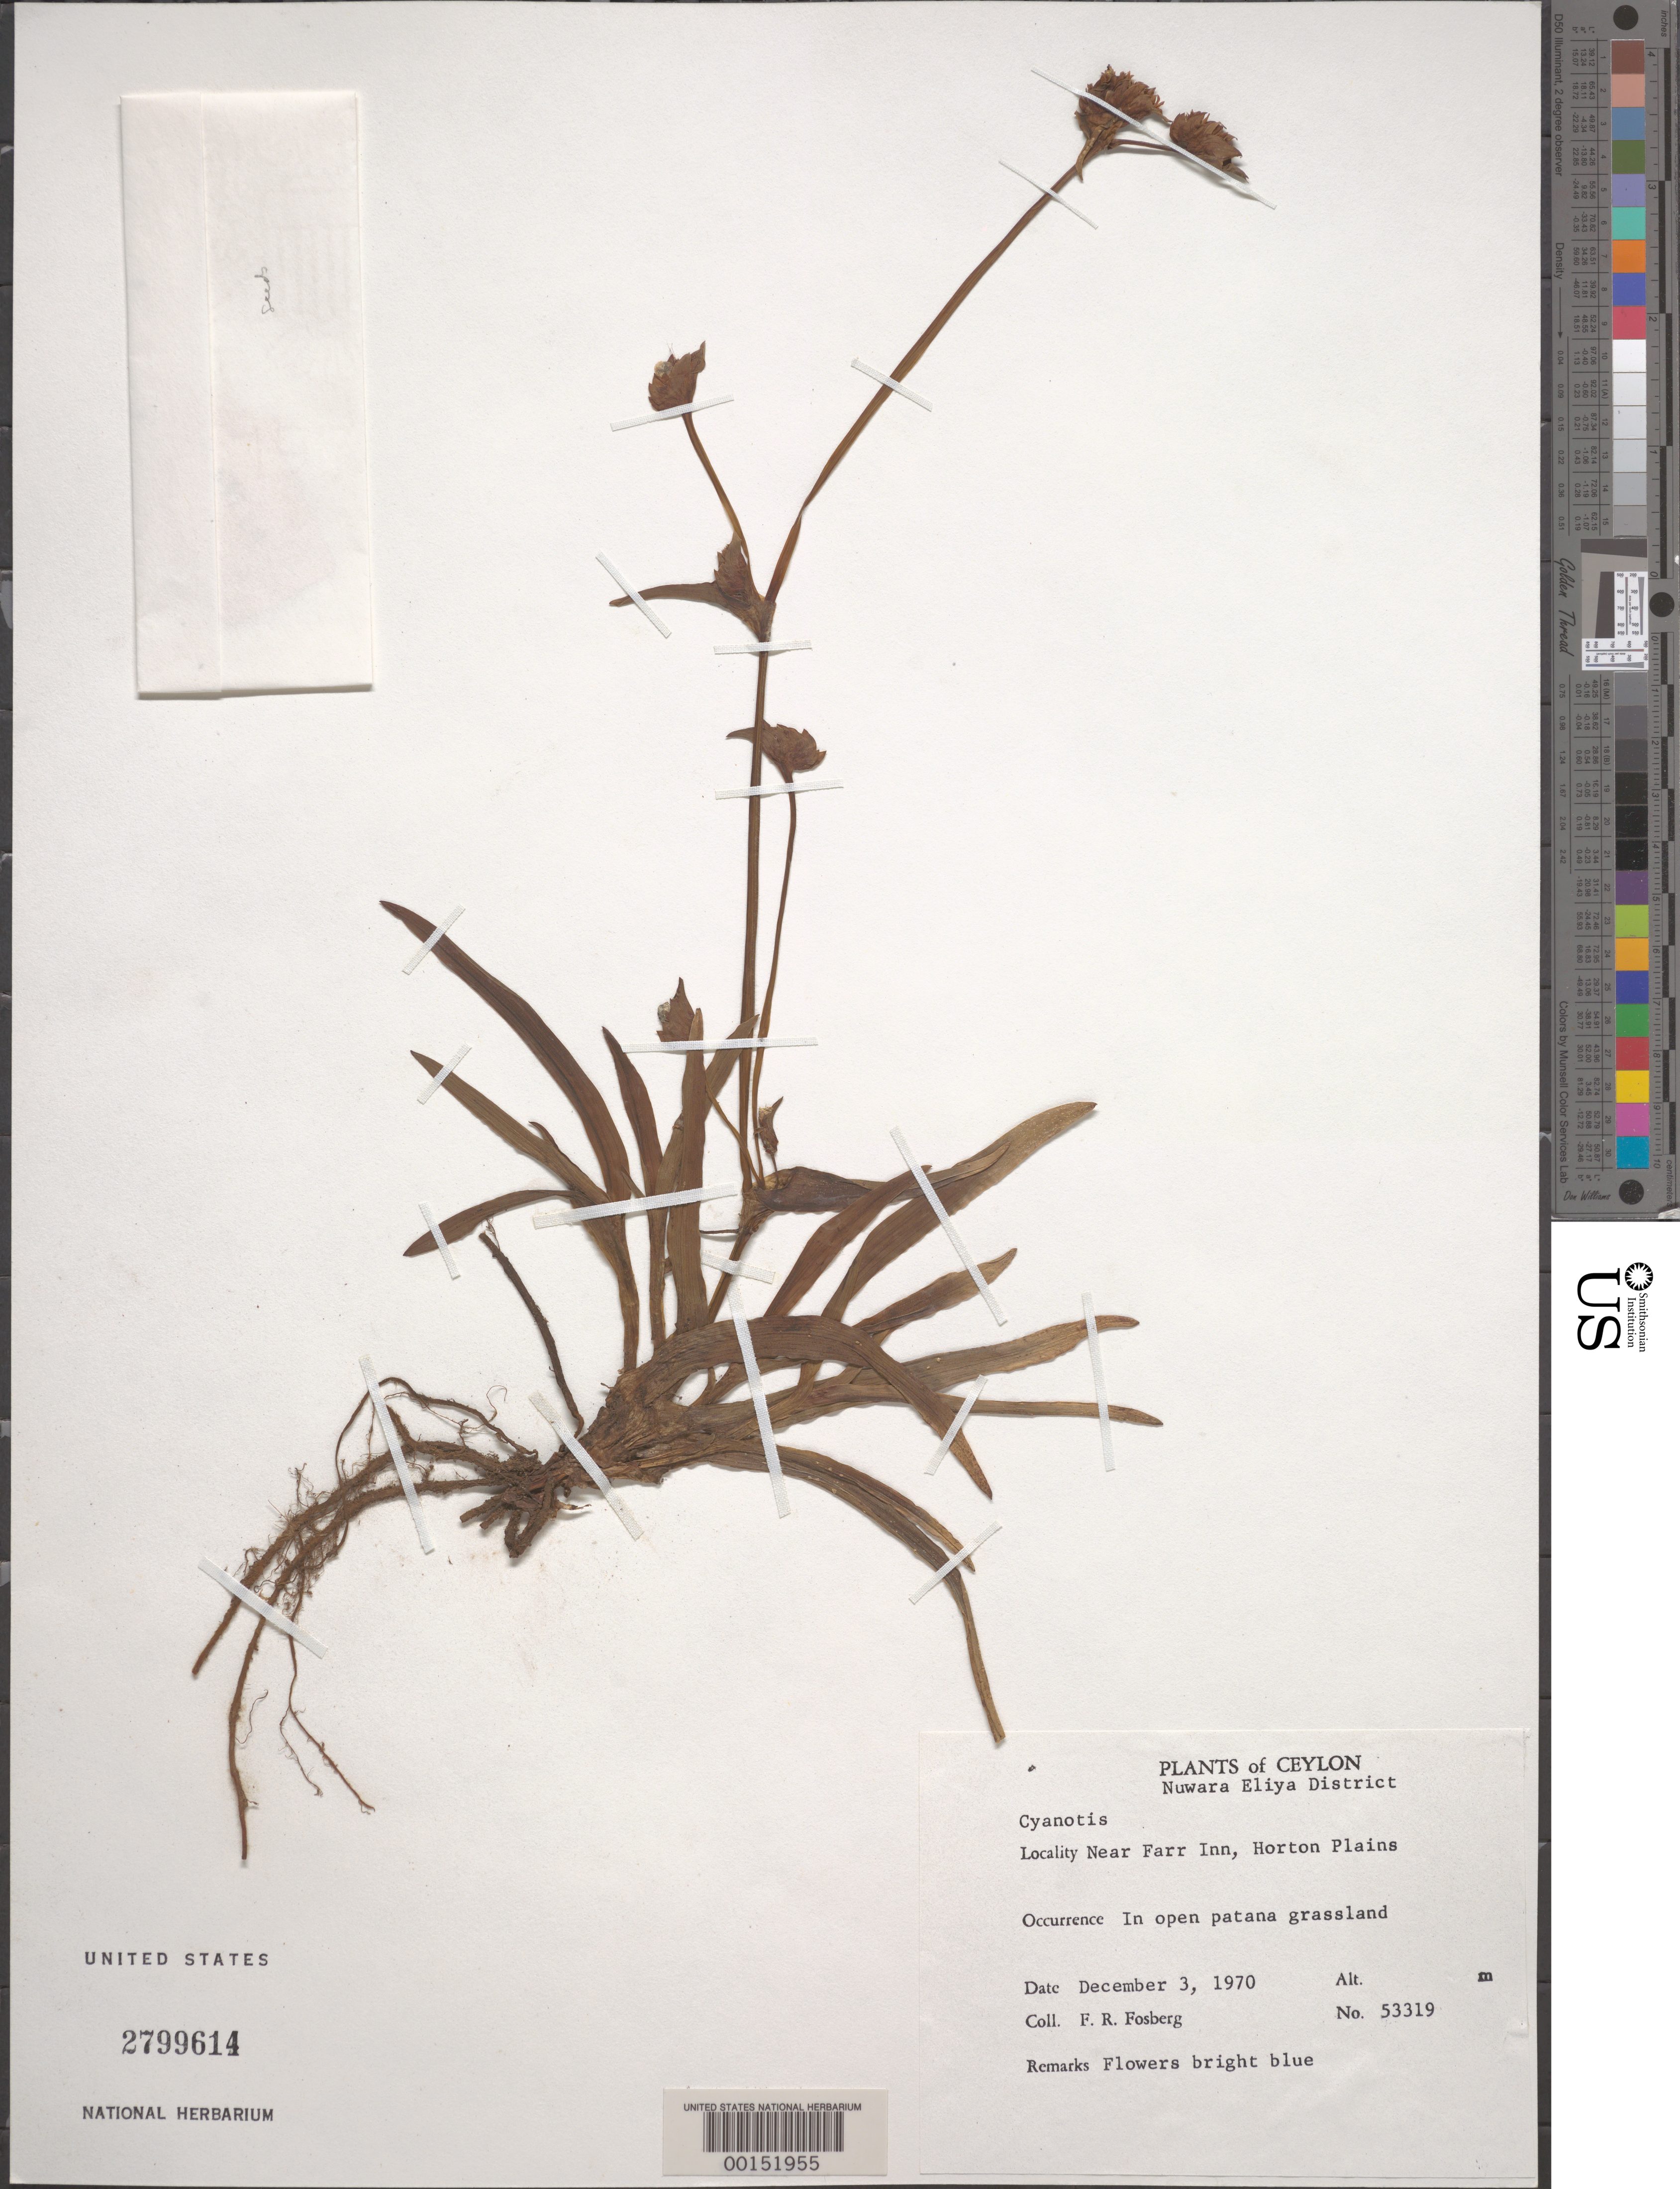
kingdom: Plantae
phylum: Tracheophyta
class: Liliopsida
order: Commelinales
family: Commelinaceae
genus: Cyanotis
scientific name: Cyanotis pilosa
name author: Schult. & Schult. f.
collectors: F. R. Fosberg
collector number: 53319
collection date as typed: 03 Dec 1970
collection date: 1970-12-03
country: Sri Lanka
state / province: Central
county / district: Nuwara Eliya Dist.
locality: Horton plains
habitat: Open patana grassland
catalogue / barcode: US 2799614